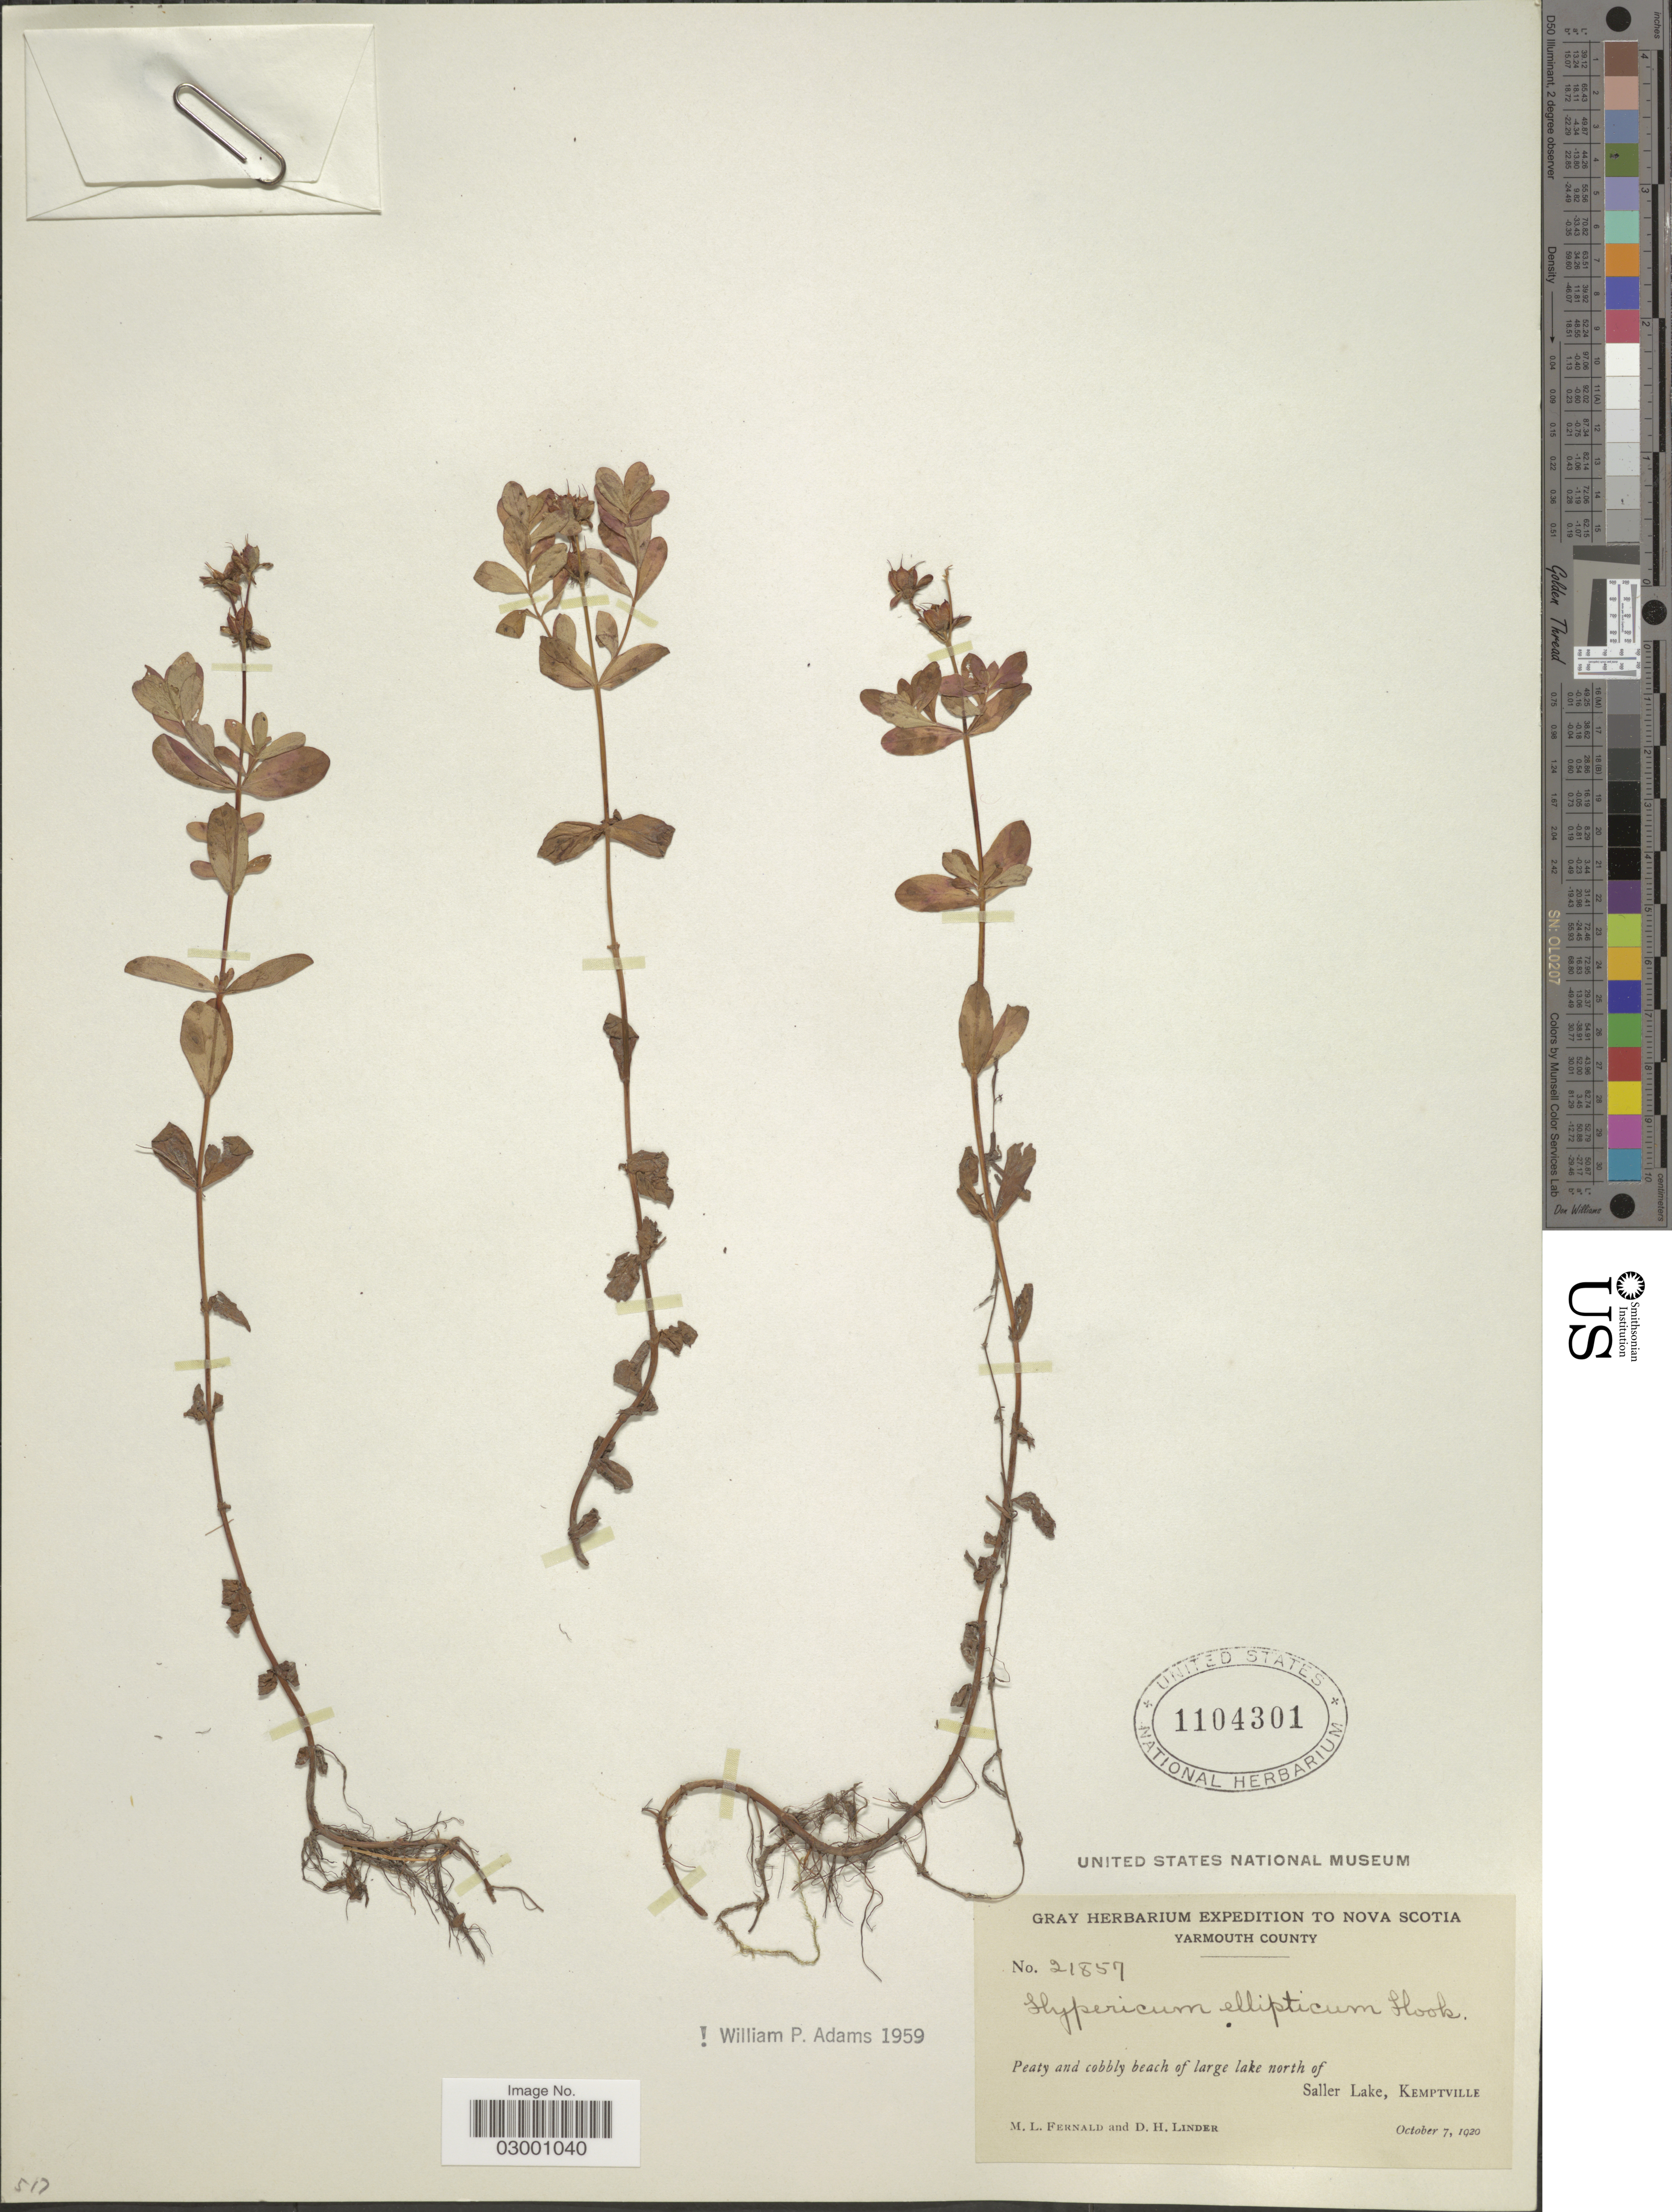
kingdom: Plantae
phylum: Tracheophyta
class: Magnoliopsida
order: Malpighiales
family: Hypericaceae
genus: Hypericum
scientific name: Hypericum ellipticum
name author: Hook.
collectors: M. L. Fernald & D. Linder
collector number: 21857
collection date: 1920-10-07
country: Canada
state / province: Nova Scotia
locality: Yarmouth County, Peaty and cobbly beach of large lake north of Saller Lake, Kemptville.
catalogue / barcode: US 1104301